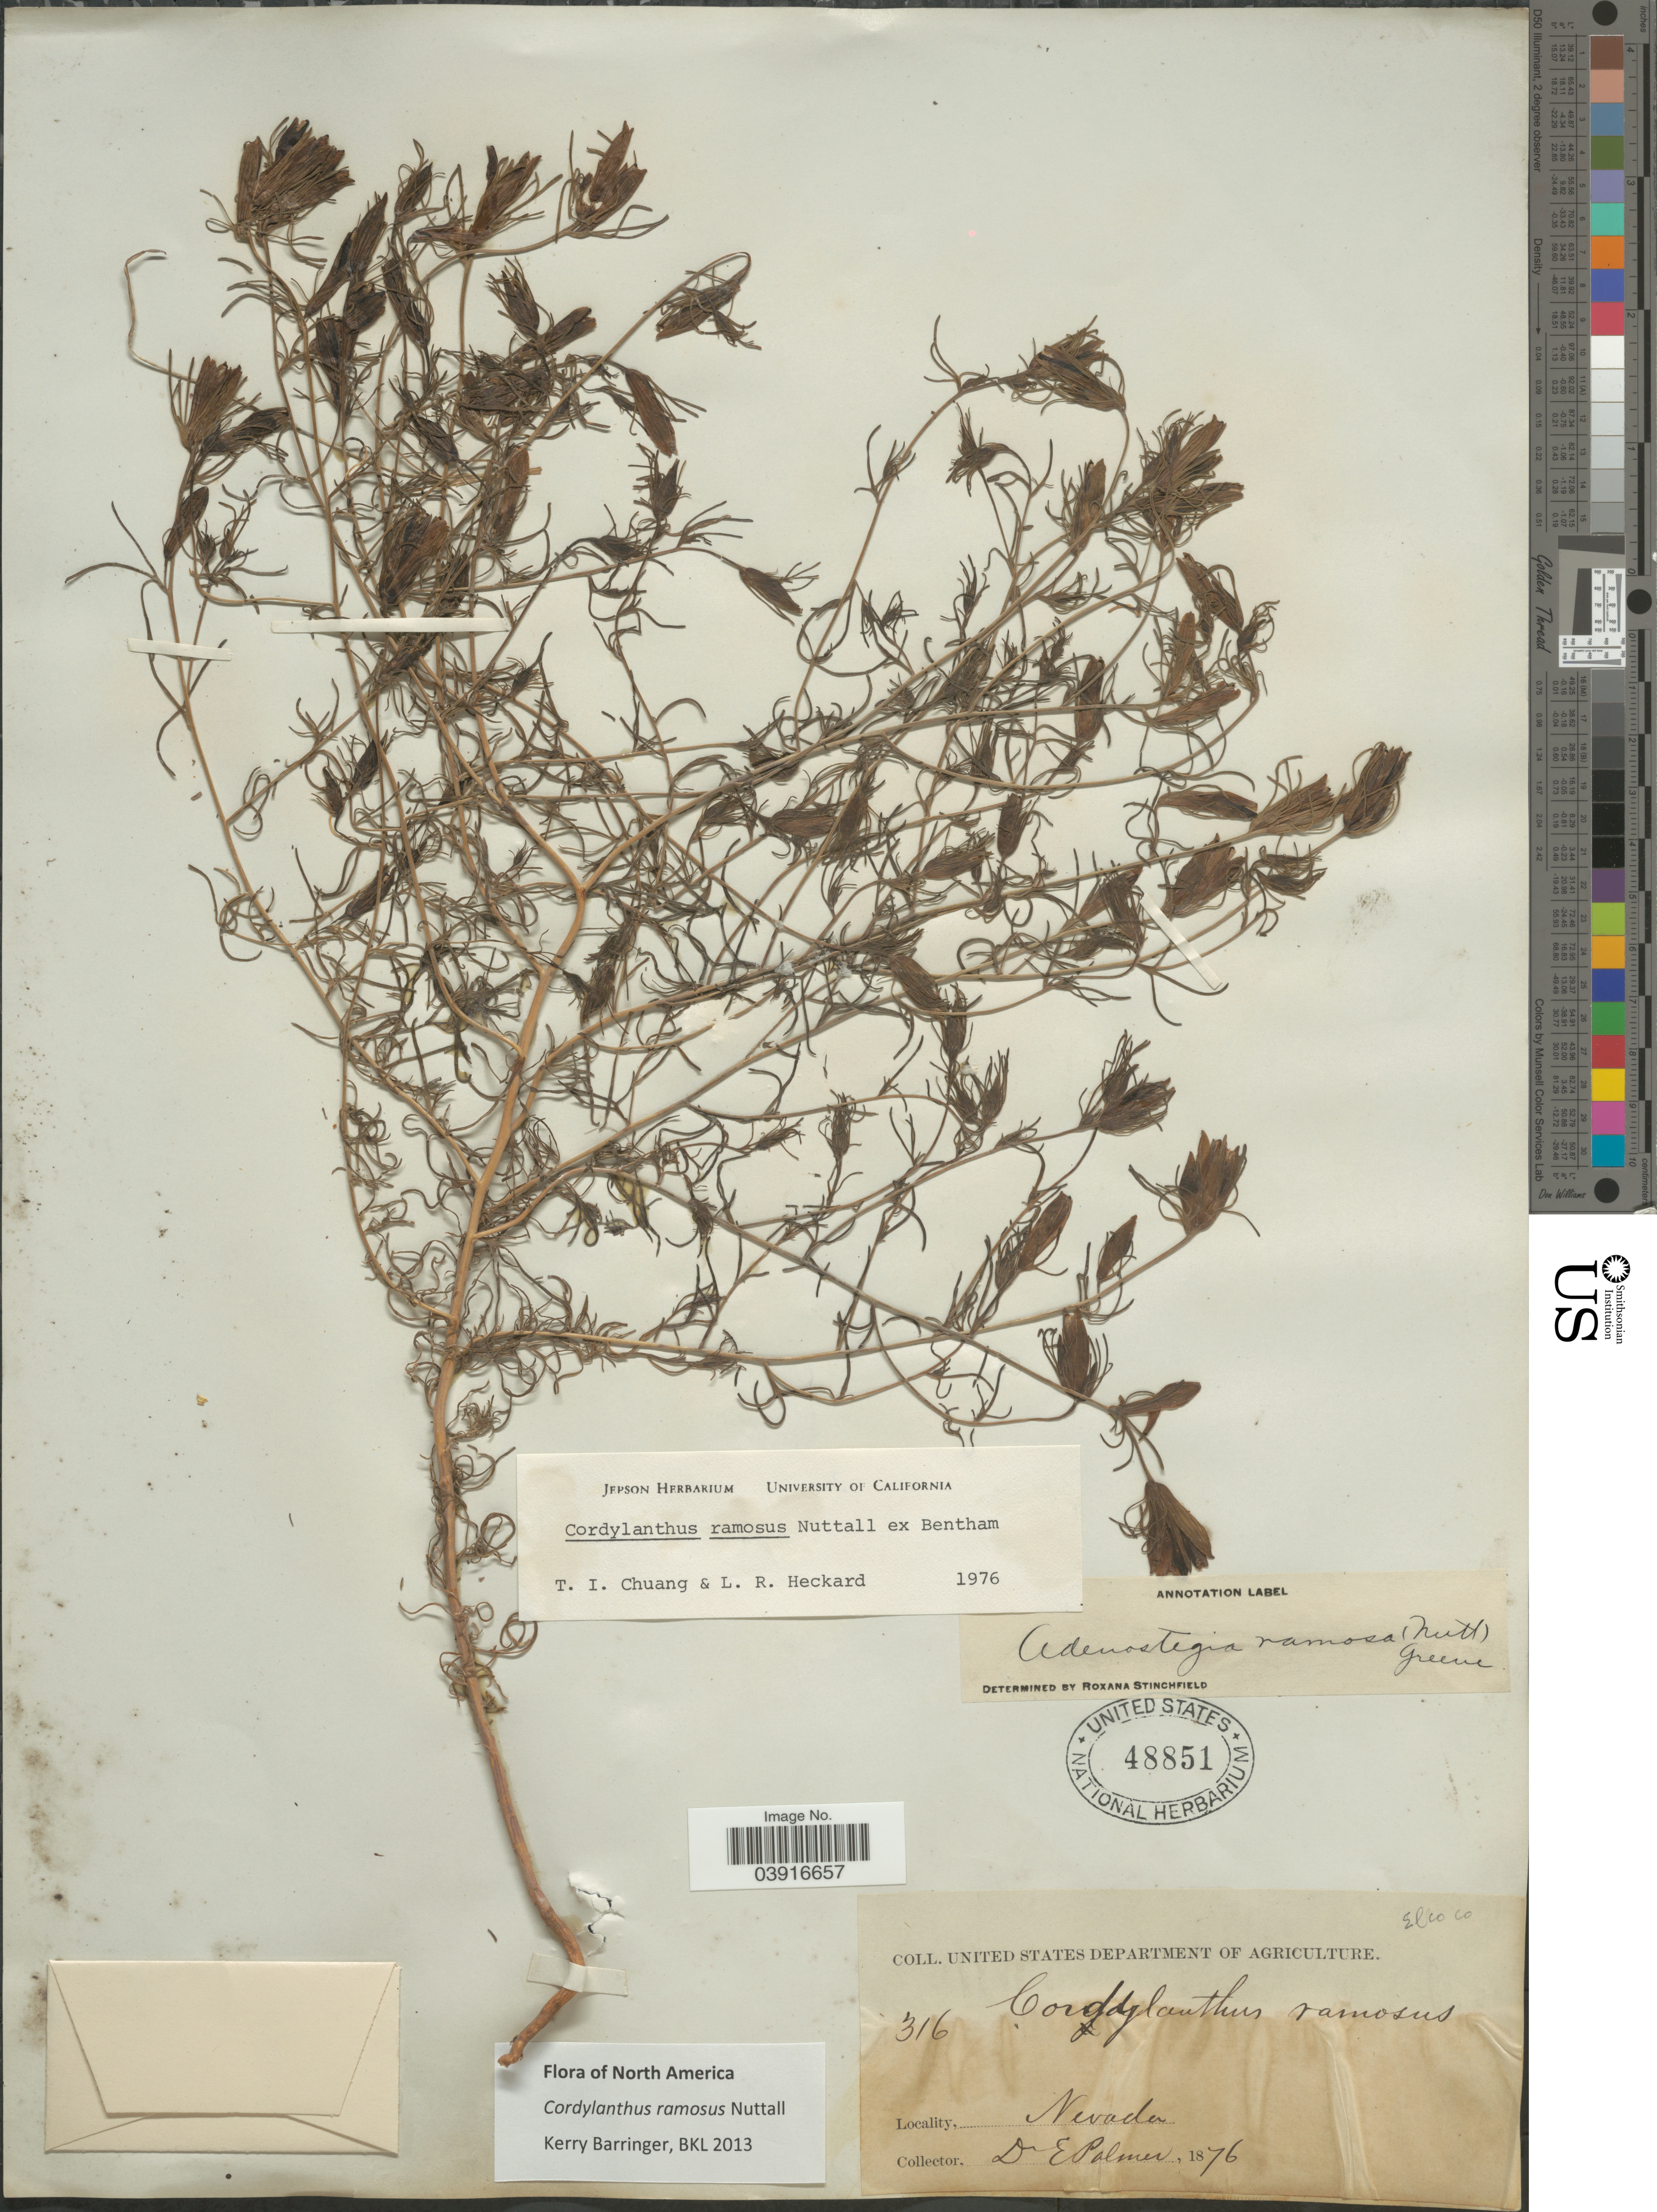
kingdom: Plantae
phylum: Tracheophyta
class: Magnoliopsida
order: Lamiales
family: Orobanchaceae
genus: Cordylanthus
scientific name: Cordylanthus ramosus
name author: Nutt. ex Benth.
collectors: E. Palmer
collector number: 316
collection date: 1876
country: United States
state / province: Nevada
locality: Elco Co.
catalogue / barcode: US 48851